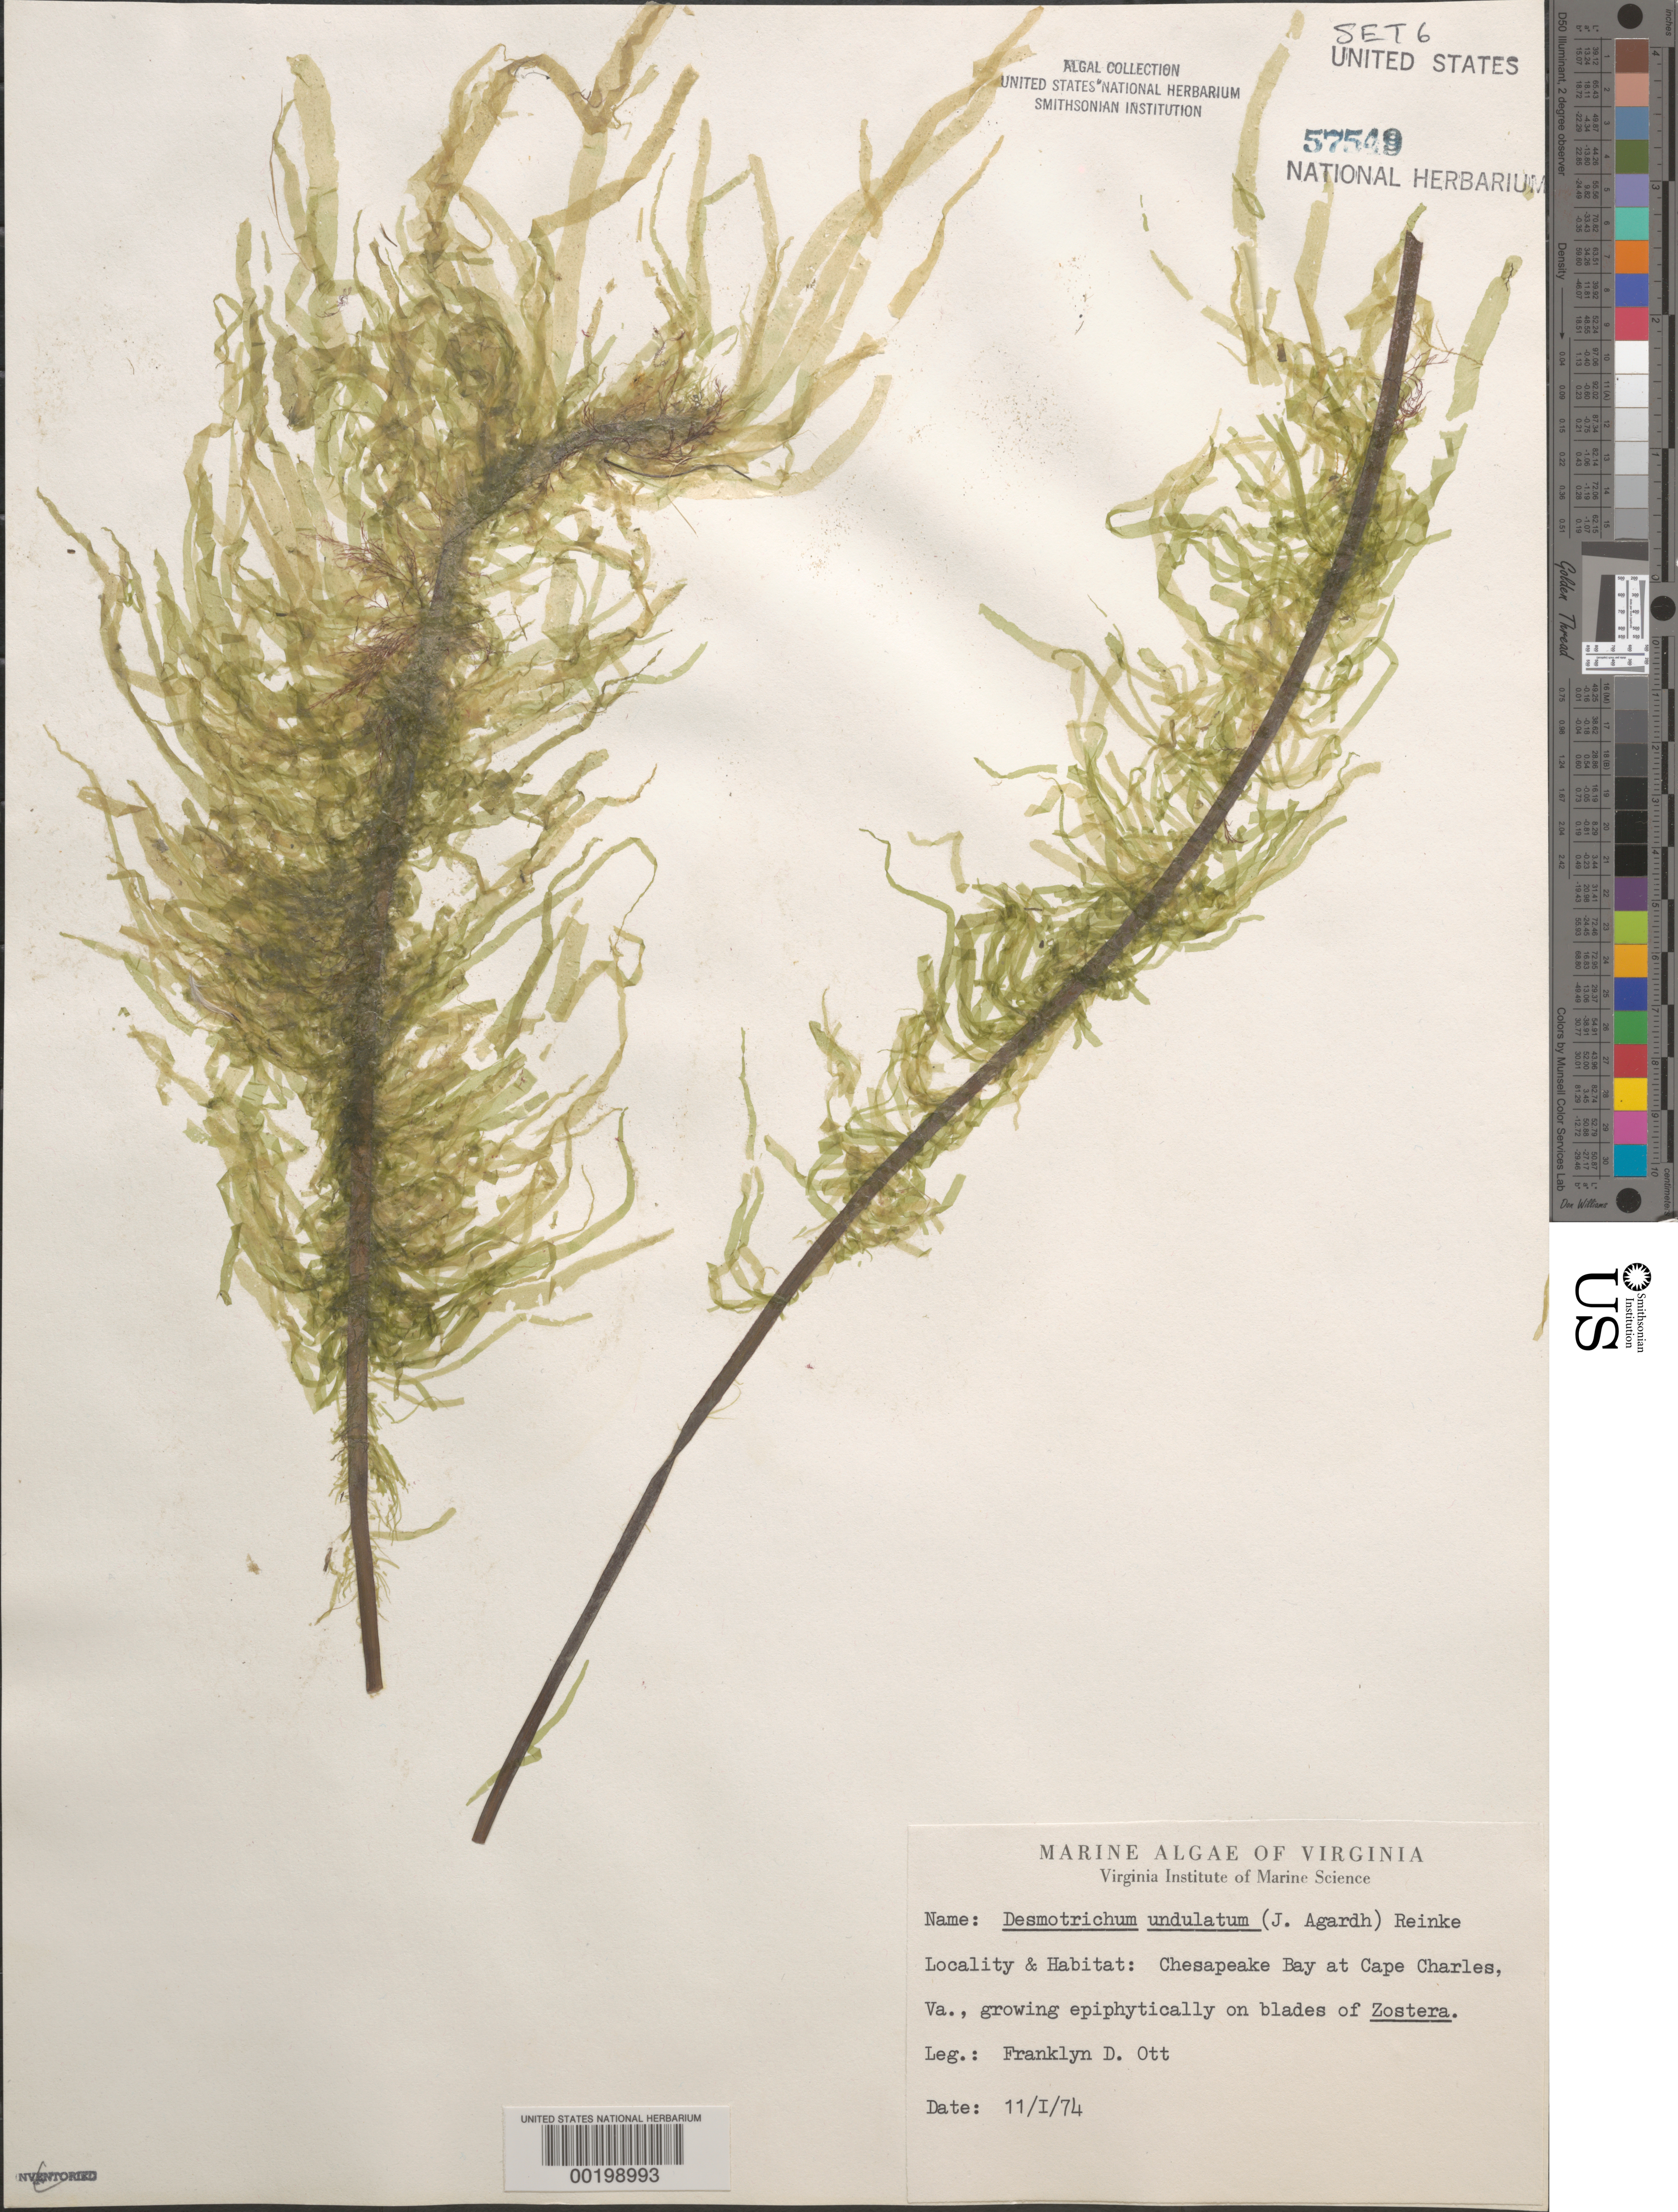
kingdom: Chromista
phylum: Ochrophyta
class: Phaeophyceae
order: Ectocarpales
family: Chordariaceae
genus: Punctaria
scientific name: Punctaria tenuissima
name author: (C. Agardh)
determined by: Algae name updating Project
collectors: F. Ott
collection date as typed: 11 Jan 1974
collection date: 1974-01-11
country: United States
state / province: Virginia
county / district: Northampton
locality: Chesapeake Bay, Cape Charles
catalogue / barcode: US 57549